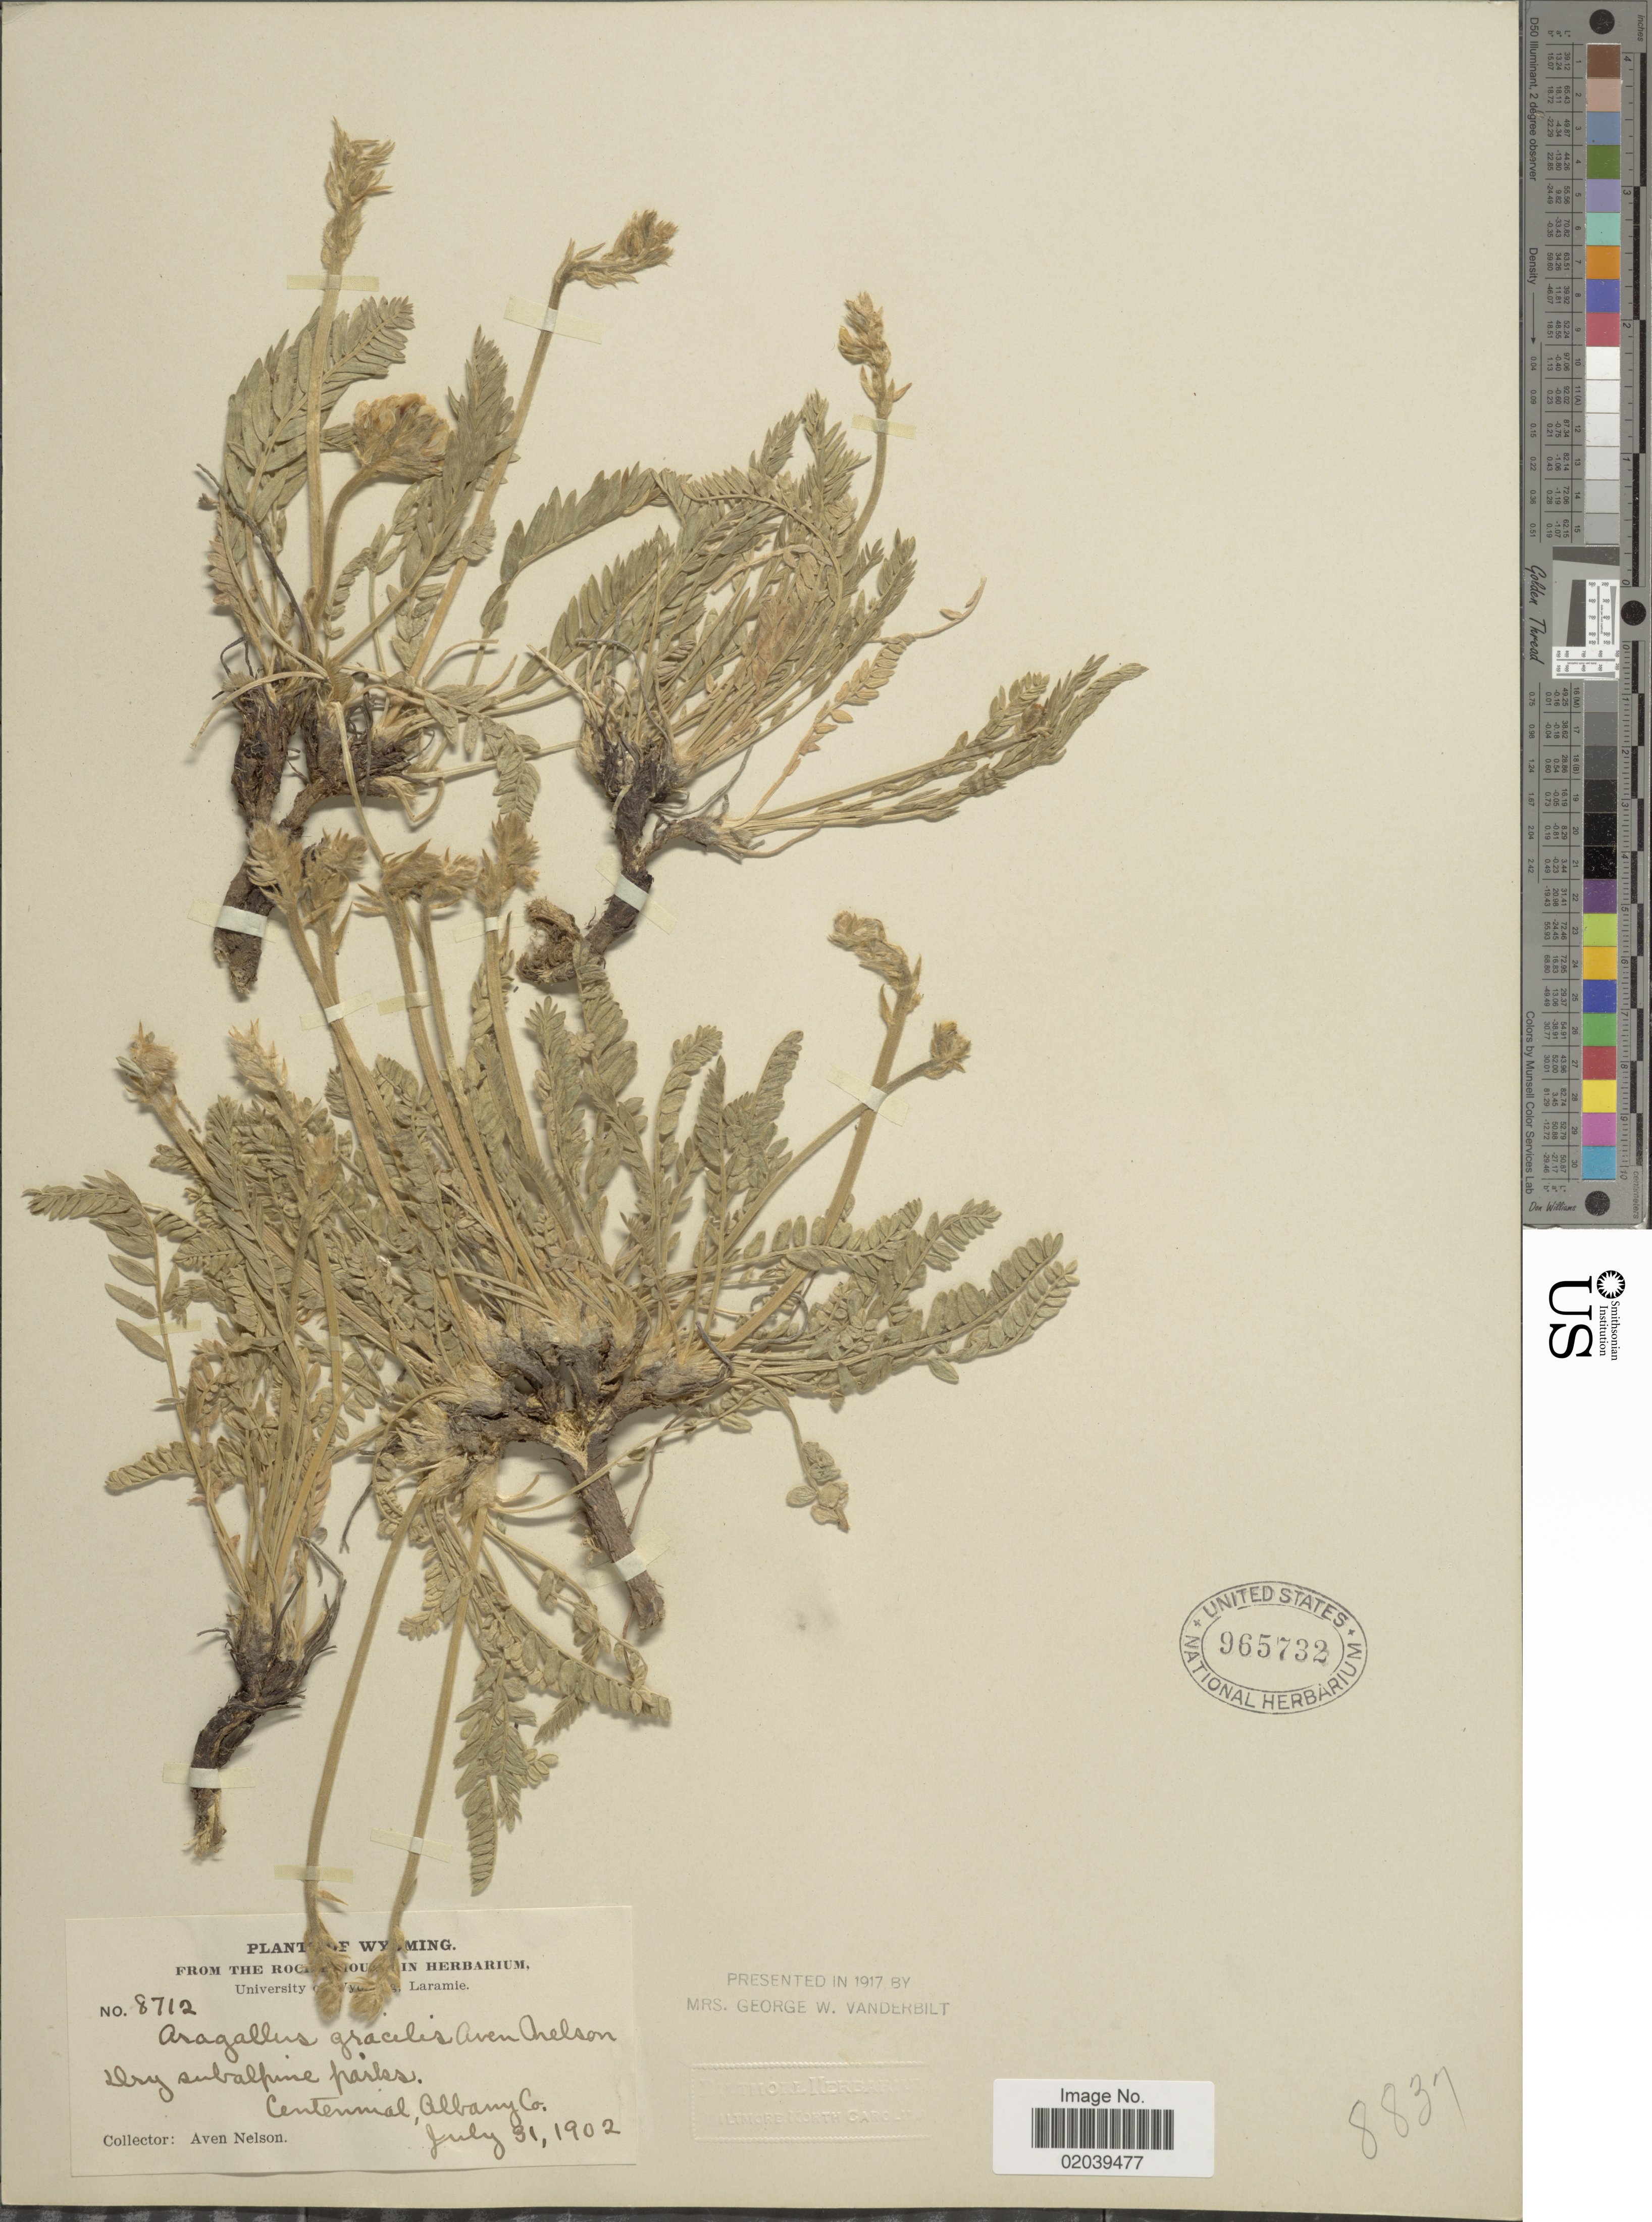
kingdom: Plantae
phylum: Tracheophyta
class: Magnoliopsida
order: Fabales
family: Fabaceae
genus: Oxytropis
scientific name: Oxytropis campestris var. gracilis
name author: (A. Nelson) Barneby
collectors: A. Nelson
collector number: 8712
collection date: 1902-07-31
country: United States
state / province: Wyoming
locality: Dry subalpine prairies. Centennial, Albany Co.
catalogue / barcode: US 965732